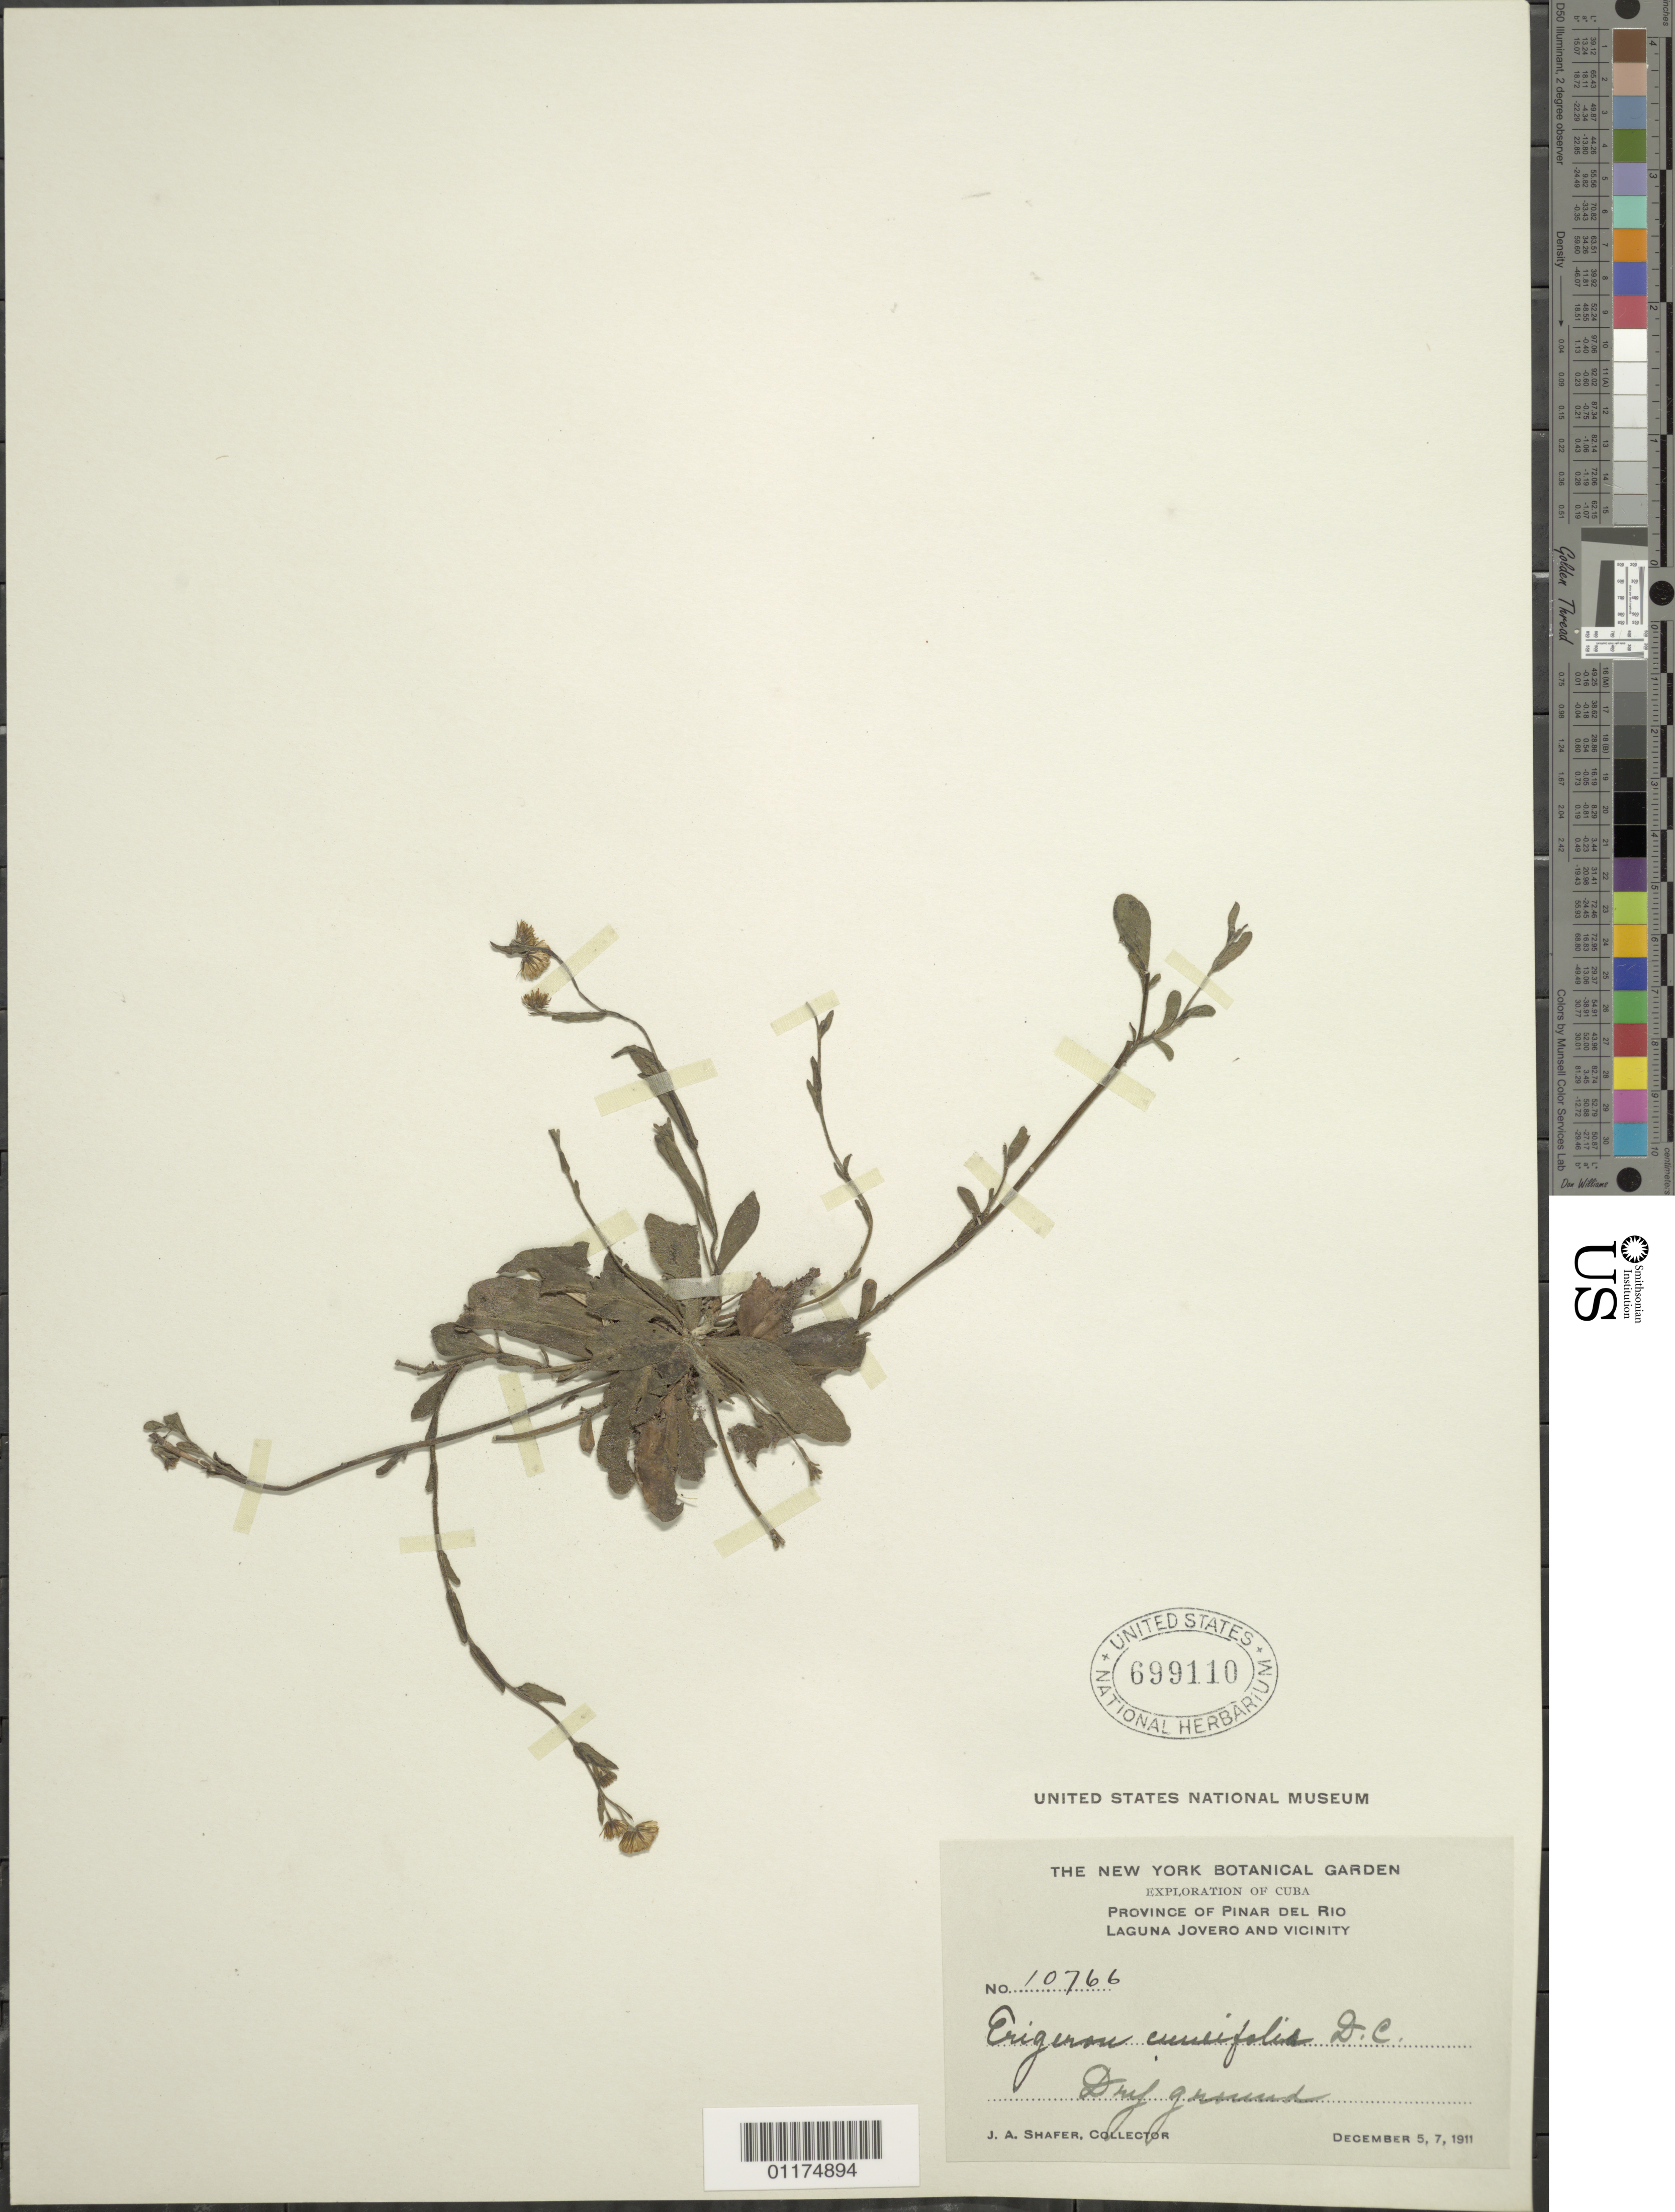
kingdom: Plantae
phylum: Tracheophyta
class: Magnoliopsida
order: Asterales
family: Asteraceae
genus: Erigeron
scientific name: Erigeron cuneifolius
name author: DC.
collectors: J. A. Shafer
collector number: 10766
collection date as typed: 05 Dec 1911 and 07 Dec 1911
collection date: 1911-12-05,1911-12-07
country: Cuba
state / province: Pinar del Rio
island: Cuba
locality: Laguna Jovero and Vicinity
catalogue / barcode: US 699110